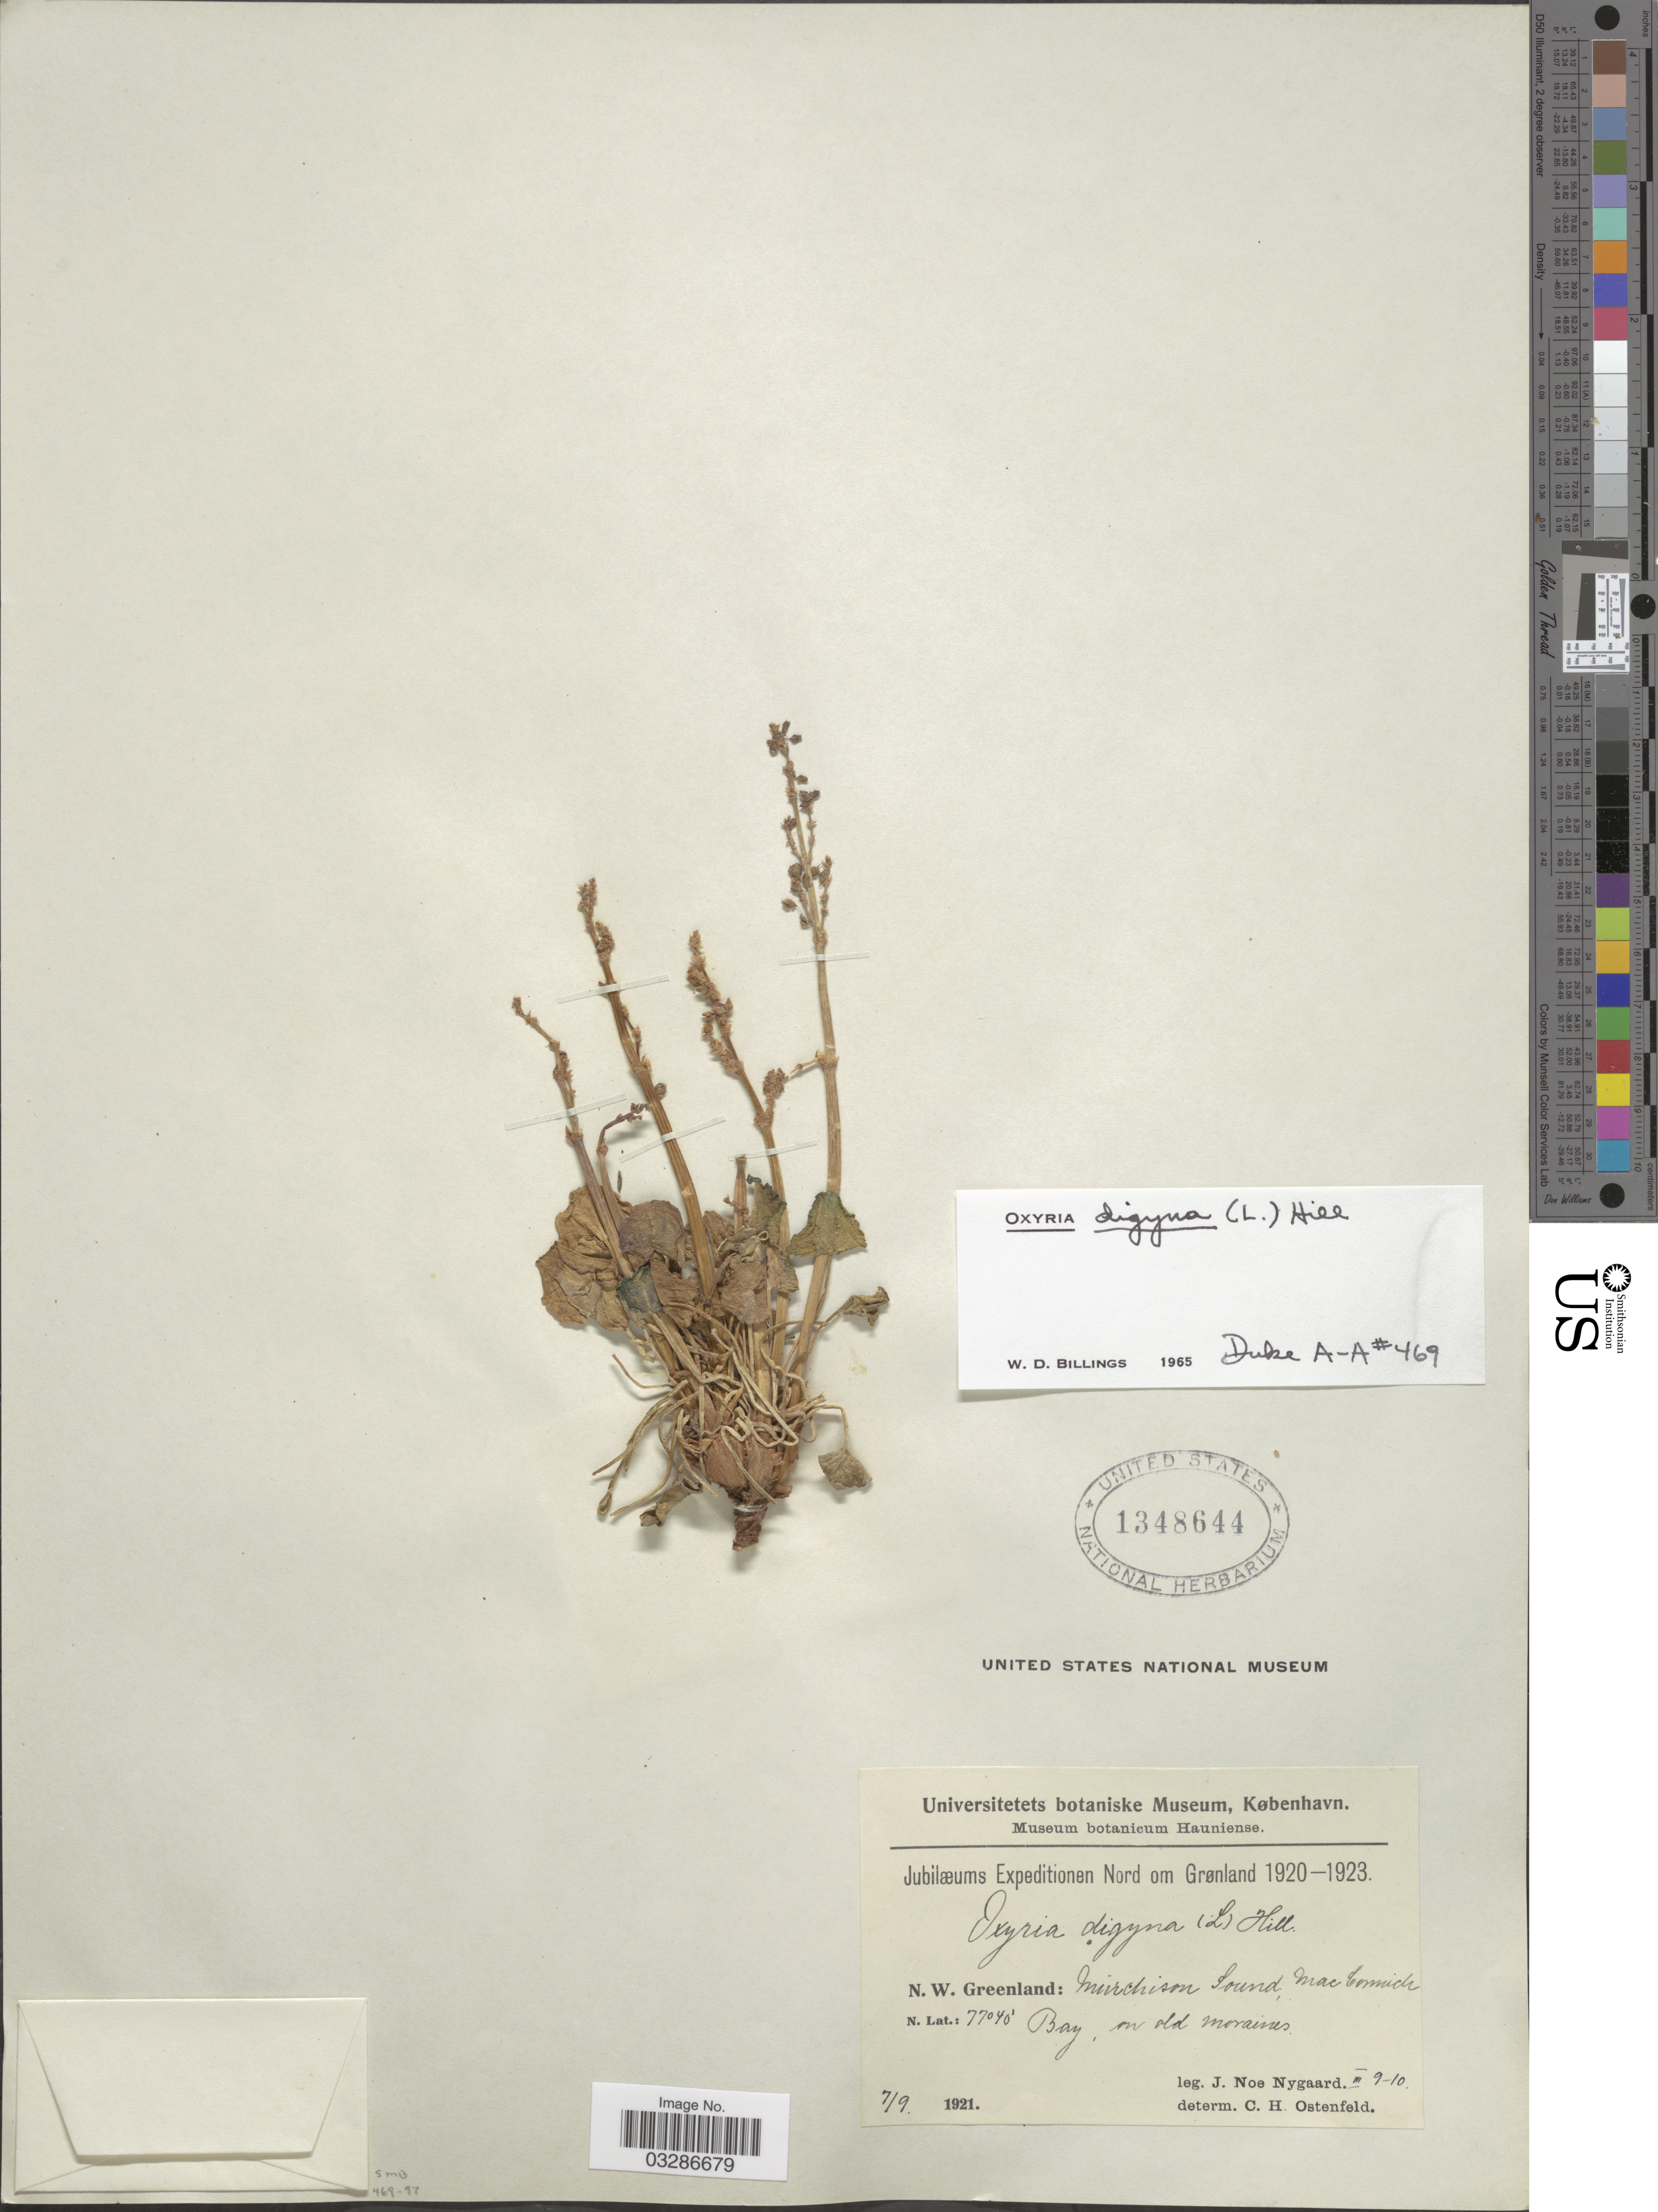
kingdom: Plantae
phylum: Tracheophyta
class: Magnoliopsida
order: Caryophyllales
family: Polygonaceae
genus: Oxyria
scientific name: Oxyria digyna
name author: (L.) Hill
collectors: J. Nygaard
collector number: III 9-10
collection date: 1921-09-07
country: Greenland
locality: Nord om Grønland. N.W. Greenland: Murchison Sound, Mac Cormick Bay, on old moraines.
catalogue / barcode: US 1348644